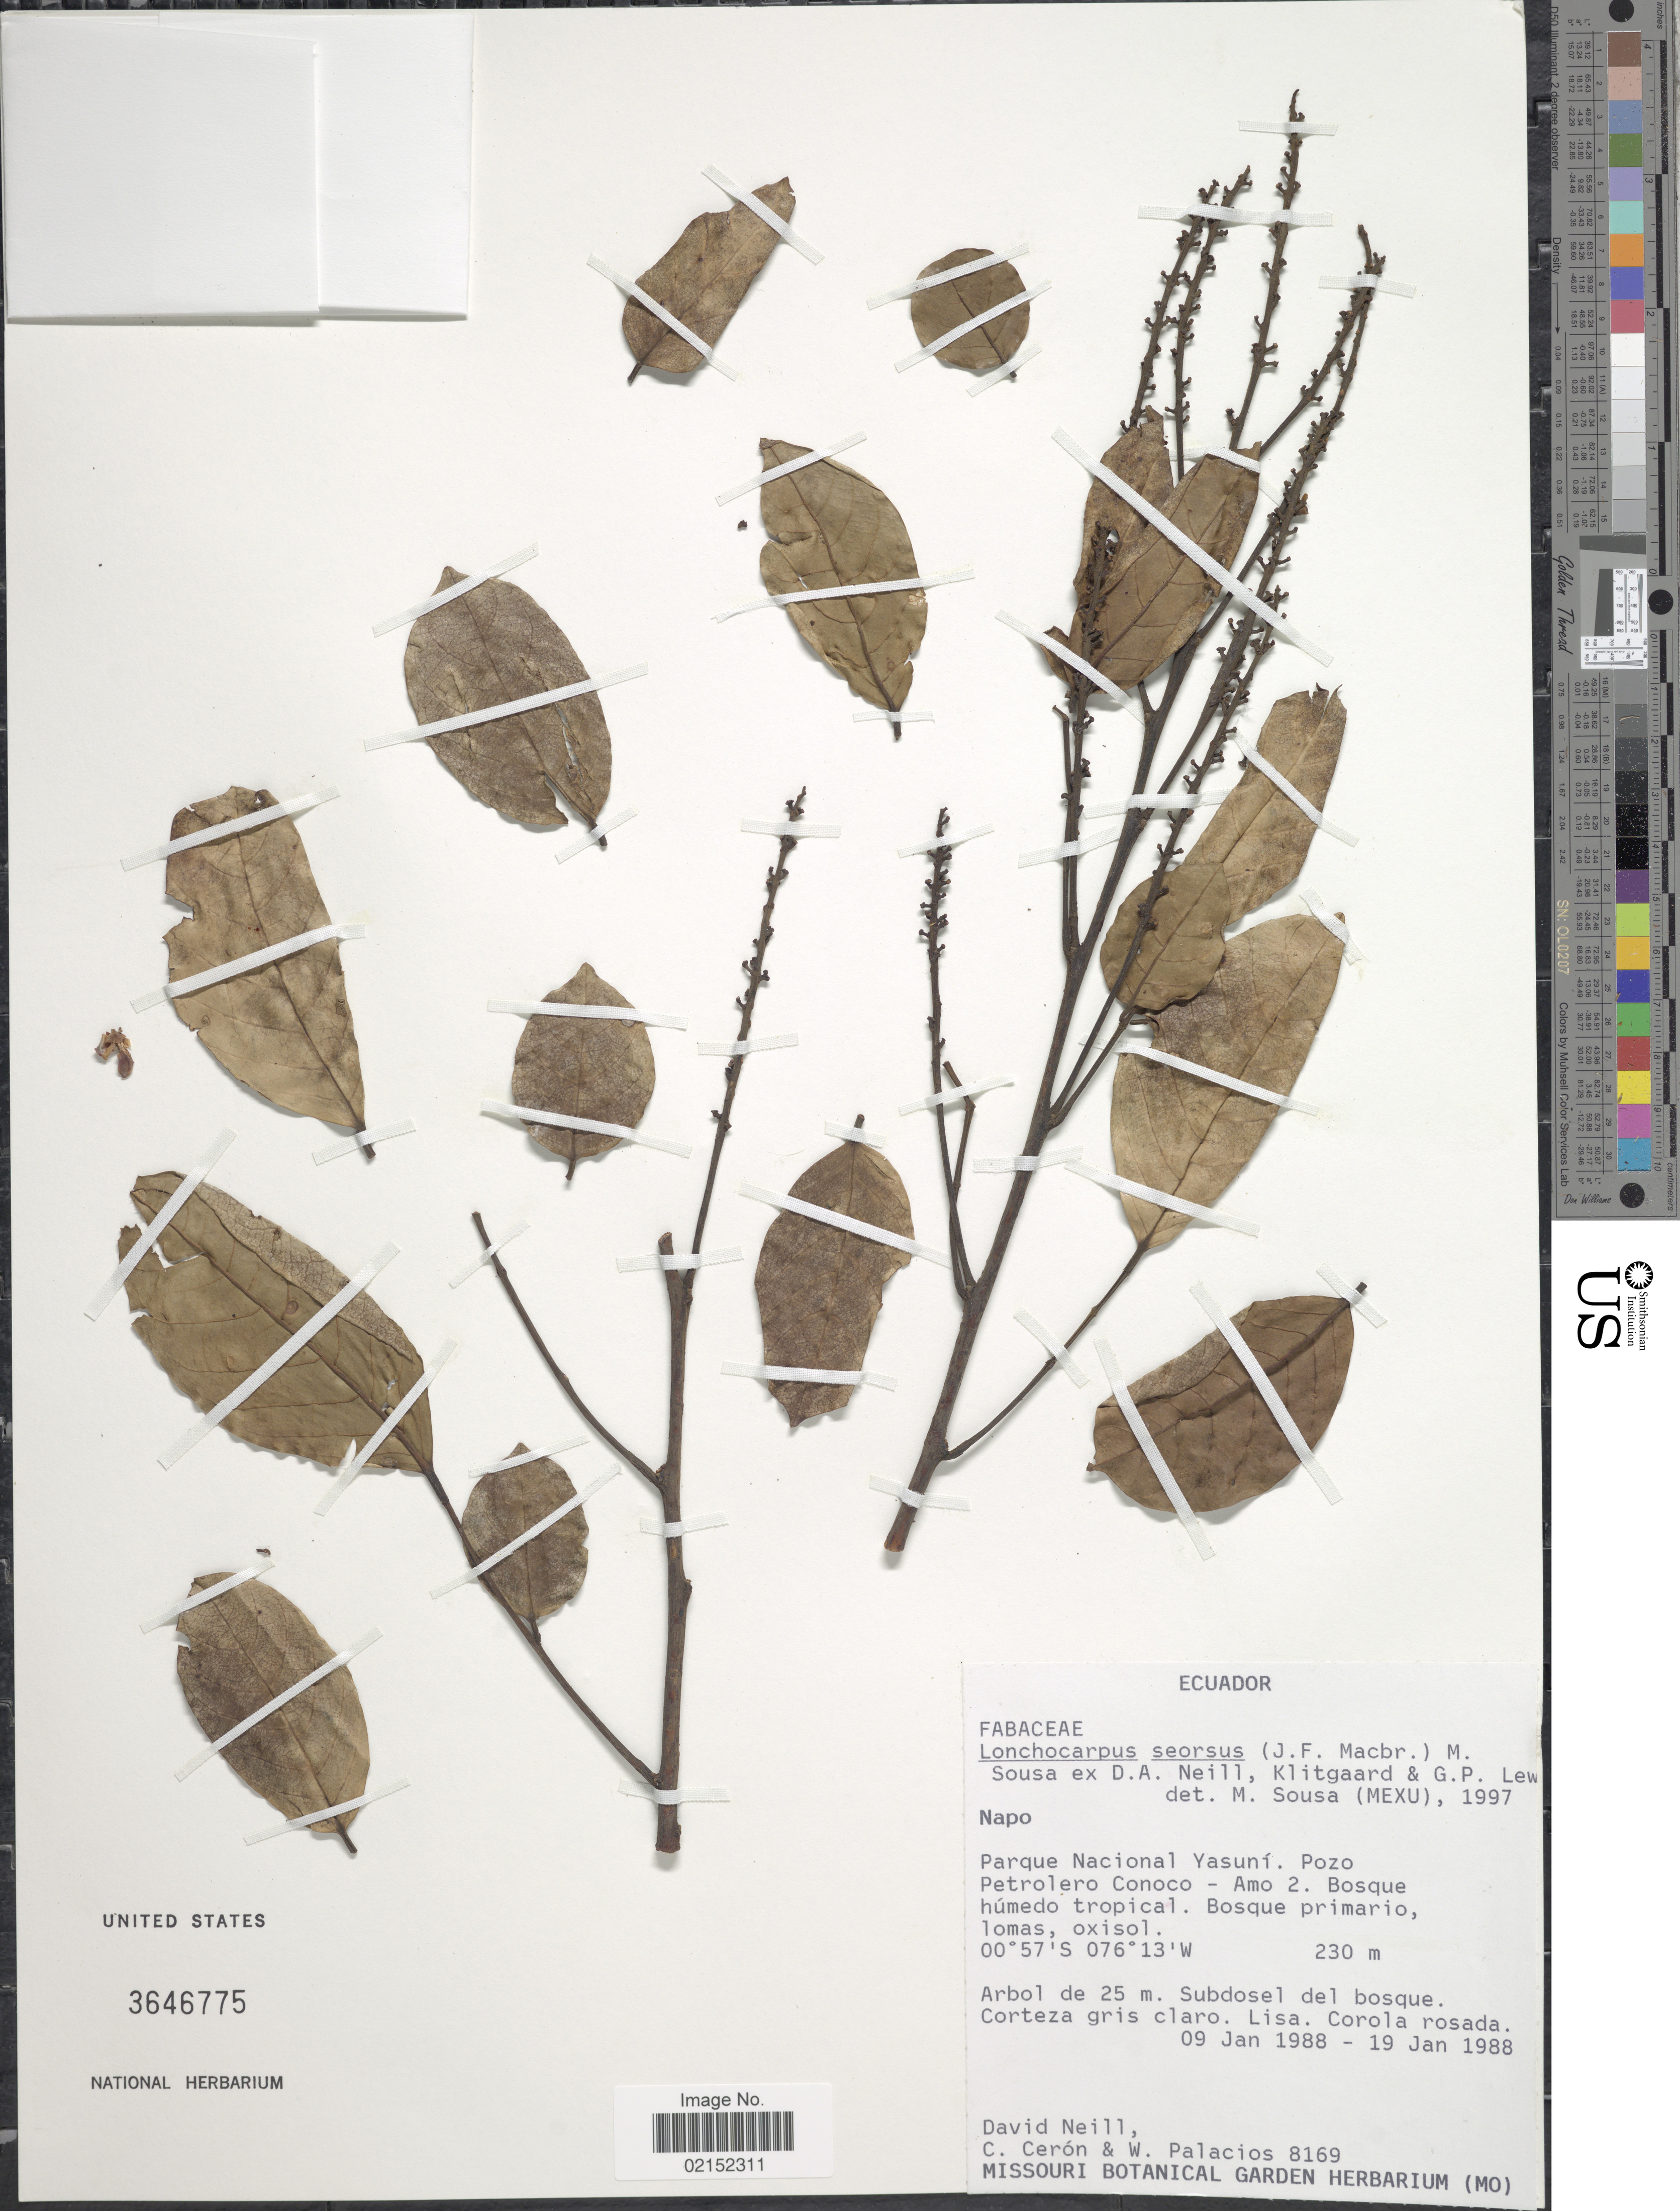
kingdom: Plantae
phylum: Tracheophyta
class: Magnoliopsida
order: Fabales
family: Fabaceae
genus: Lonchocarpus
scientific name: Lonchocarpus seorsa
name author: (J.F. Macbr.) M. Sousa ex D.A. Neill et al.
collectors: D. Neill, C. E. Cerón M. & W. Palacios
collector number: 8169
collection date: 1988-01-09/1988-01-19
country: Ecuador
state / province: Napo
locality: Parque Nacional Yasuni, Pozo Petrolero Conoco-Amo 2., bosque humedo tropical.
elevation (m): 230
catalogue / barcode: US 3646775